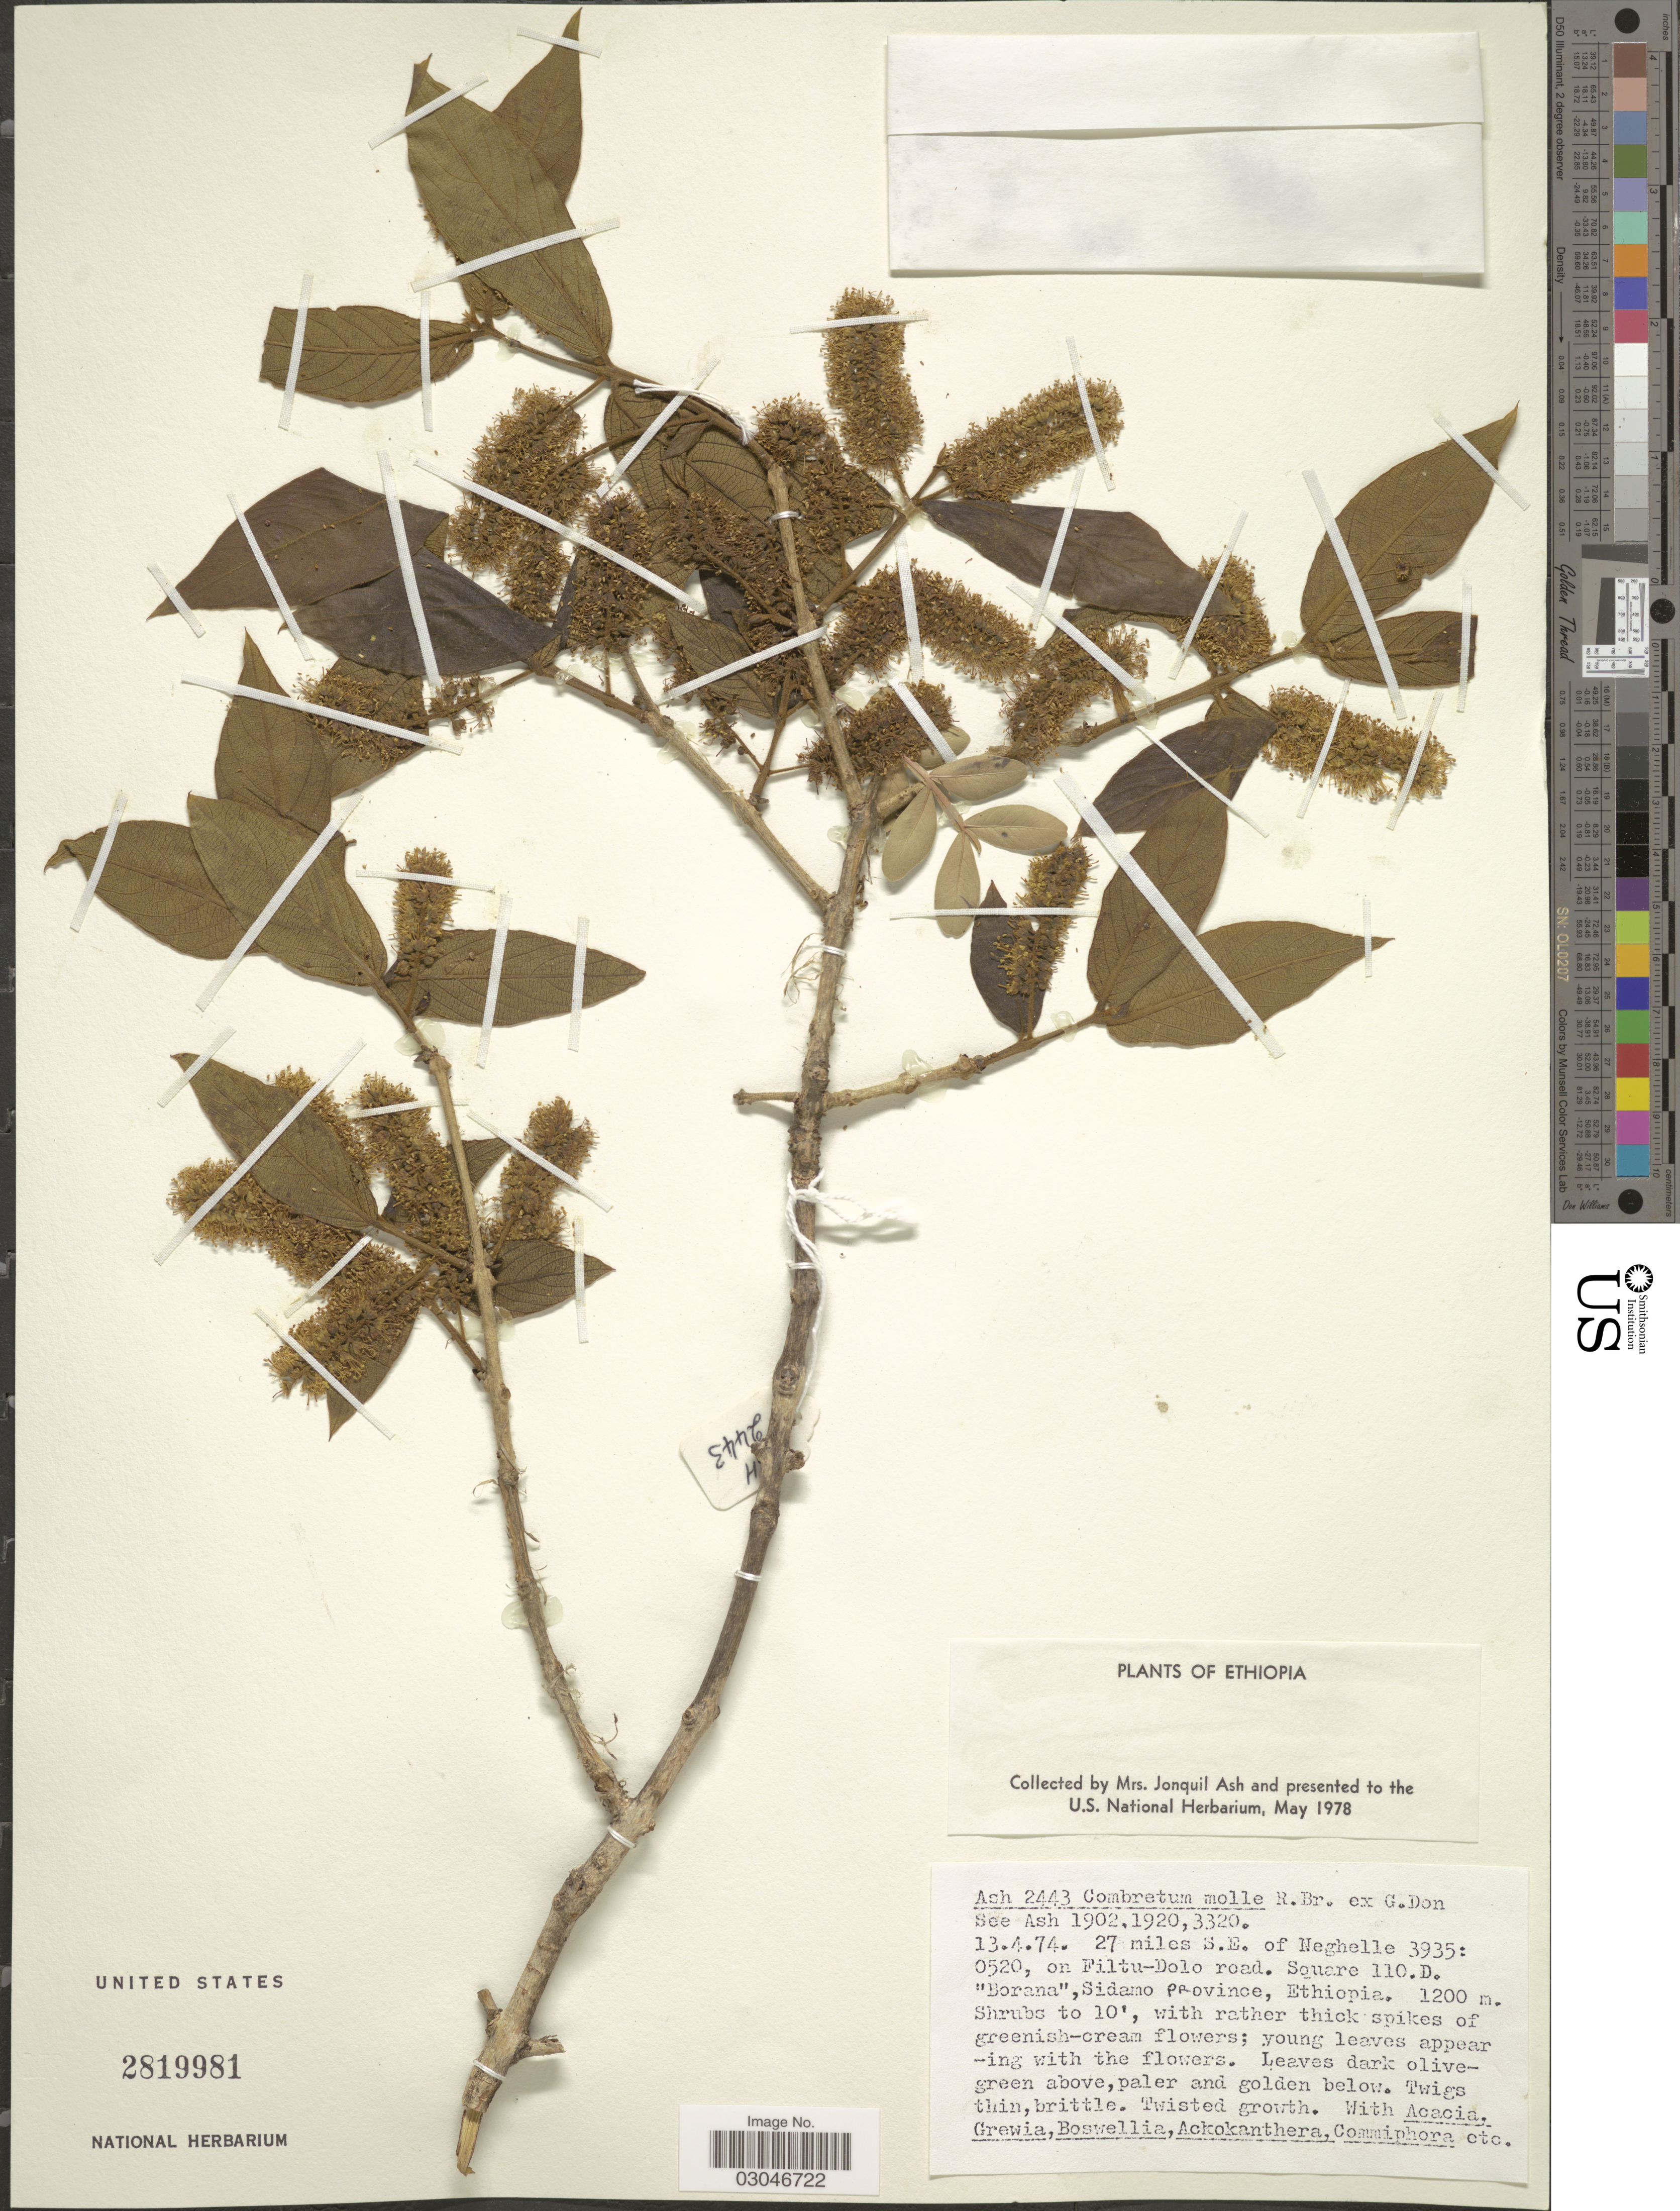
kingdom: Plantae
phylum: Tracheophyta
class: Magnoliopsida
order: Myrtales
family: Combretaceae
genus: Combretum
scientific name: Combretum molle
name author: R. Br. ex G. Don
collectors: J. Ash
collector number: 2443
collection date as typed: Transcribed d/m/y: 13/4/74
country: Ethiopia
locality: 27 miles S.E. of Neghelle 3935:0520, on Filtu-Dolo road. Square 110.D. "Borana", Sidamo Province.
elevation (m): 1200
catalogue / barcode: US 2819981